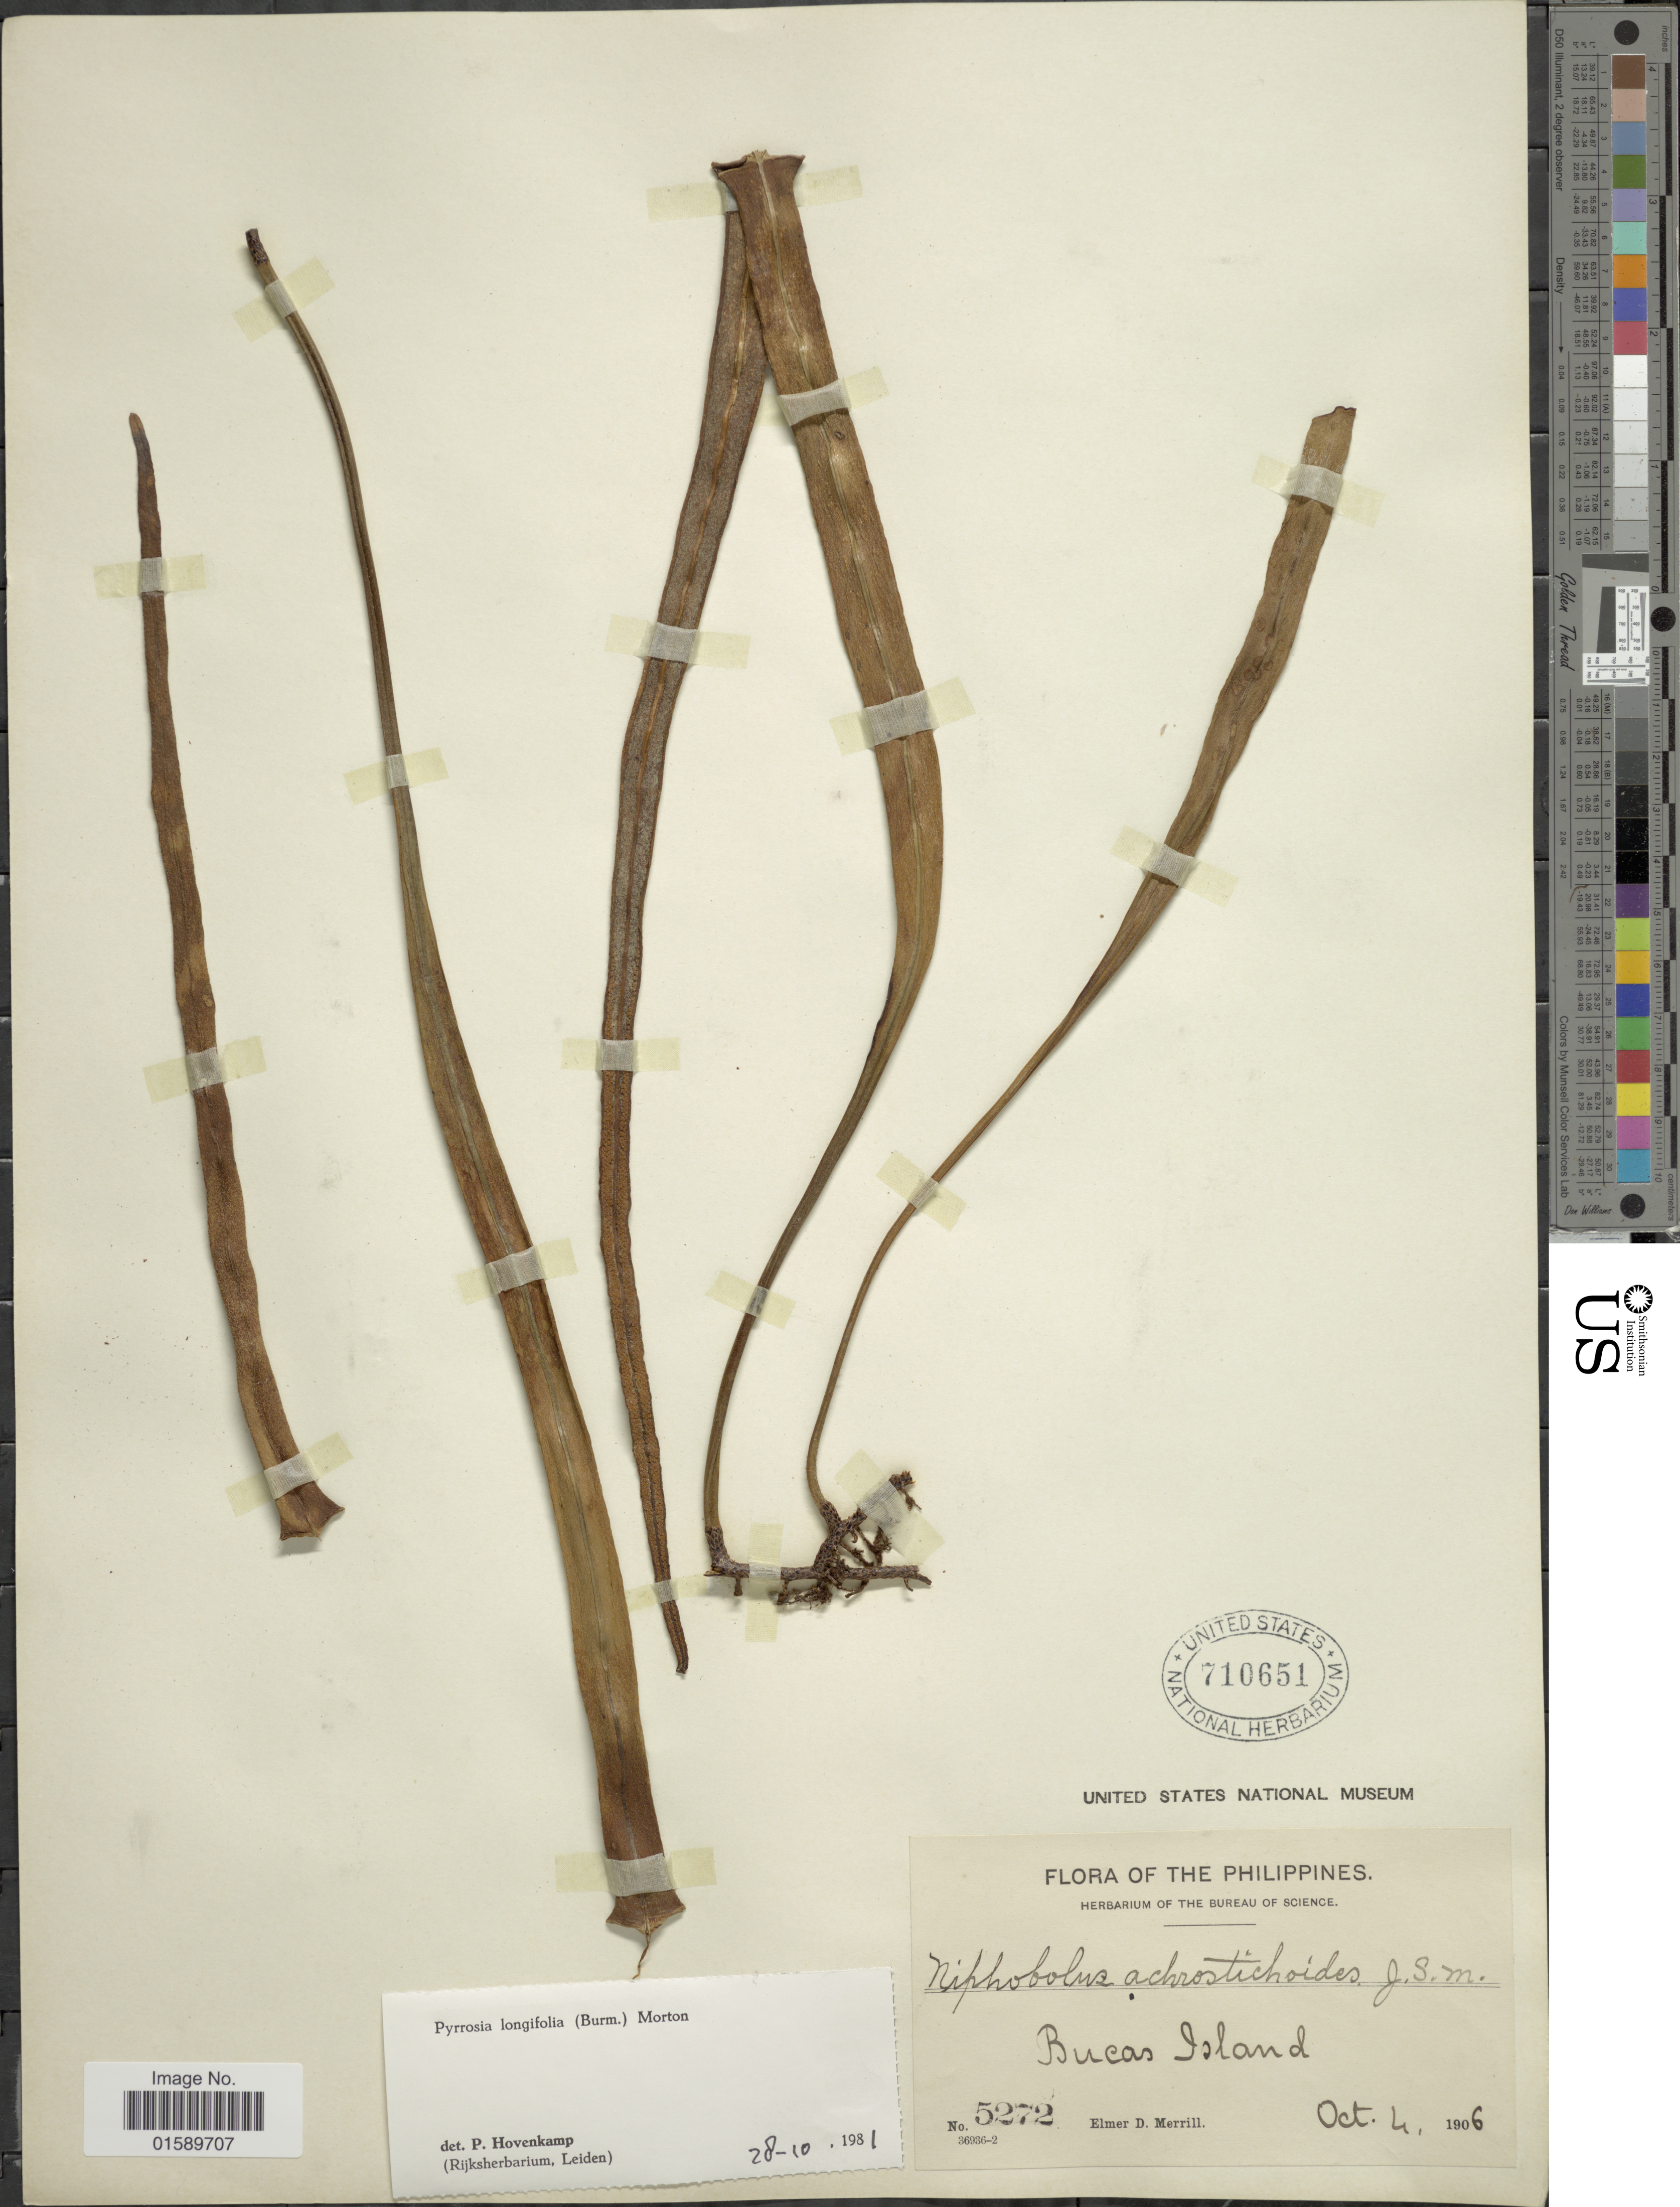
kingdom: Plantae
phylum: Tracheophyta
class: Polypodiopsida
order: Polypodiales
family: Polypodiaceae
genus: Pyrrosia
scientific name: Pyrrosia longifolia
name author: (Burm. f.) C.V. Morton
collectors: E. D. Merrill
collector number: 5272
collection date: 1906-10-04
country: Philippines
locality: Bucas Island.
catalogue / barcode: US 710651